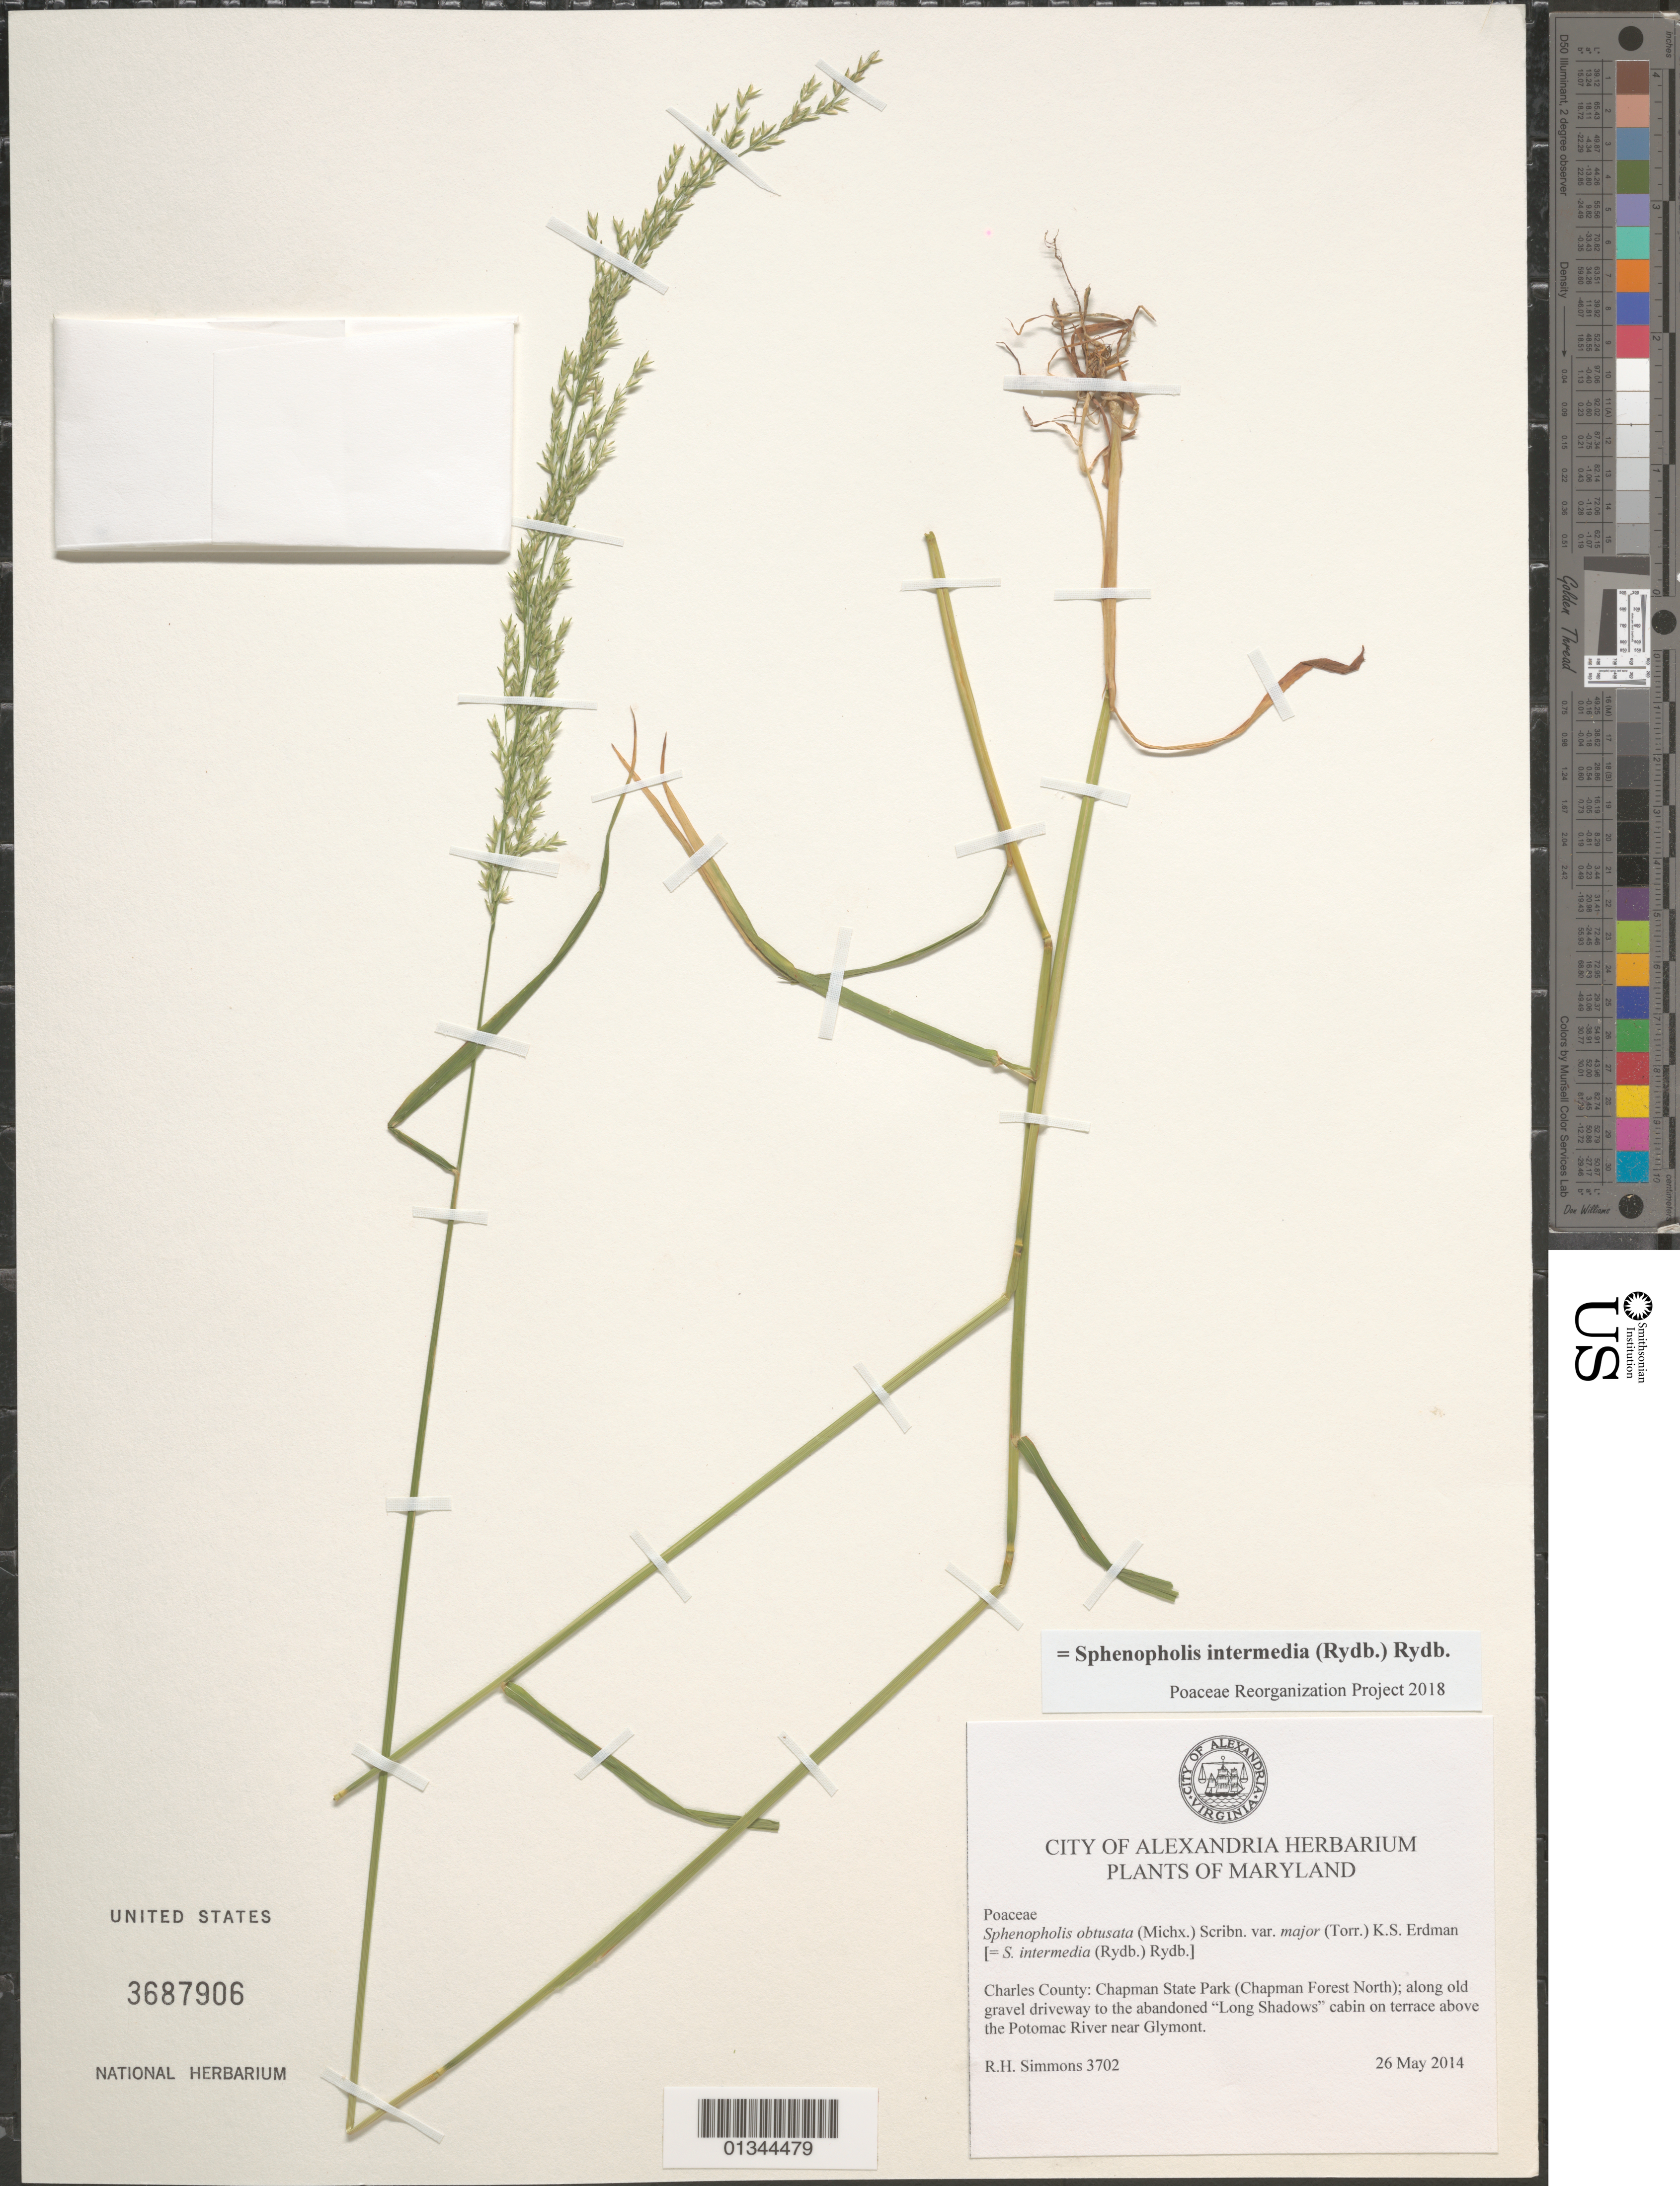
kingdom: Plantae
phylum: Tracheophyta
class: Liliopsida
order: Poales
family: Poaceae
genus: Sphenopholis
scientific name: Sphenopholis intermedia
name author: (Rydb.) Rydb.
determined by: Poaceae Reorganization Project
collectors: R. H. Simmons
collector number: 3702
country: United States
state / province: Maryland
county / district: Charles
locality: Chapman State Park (Chapman Forest North); along old gravel driveway to the abandoned "Long Shadows" cabin on terrace above the Potomac River near Glymont.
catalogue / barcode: US 3687906